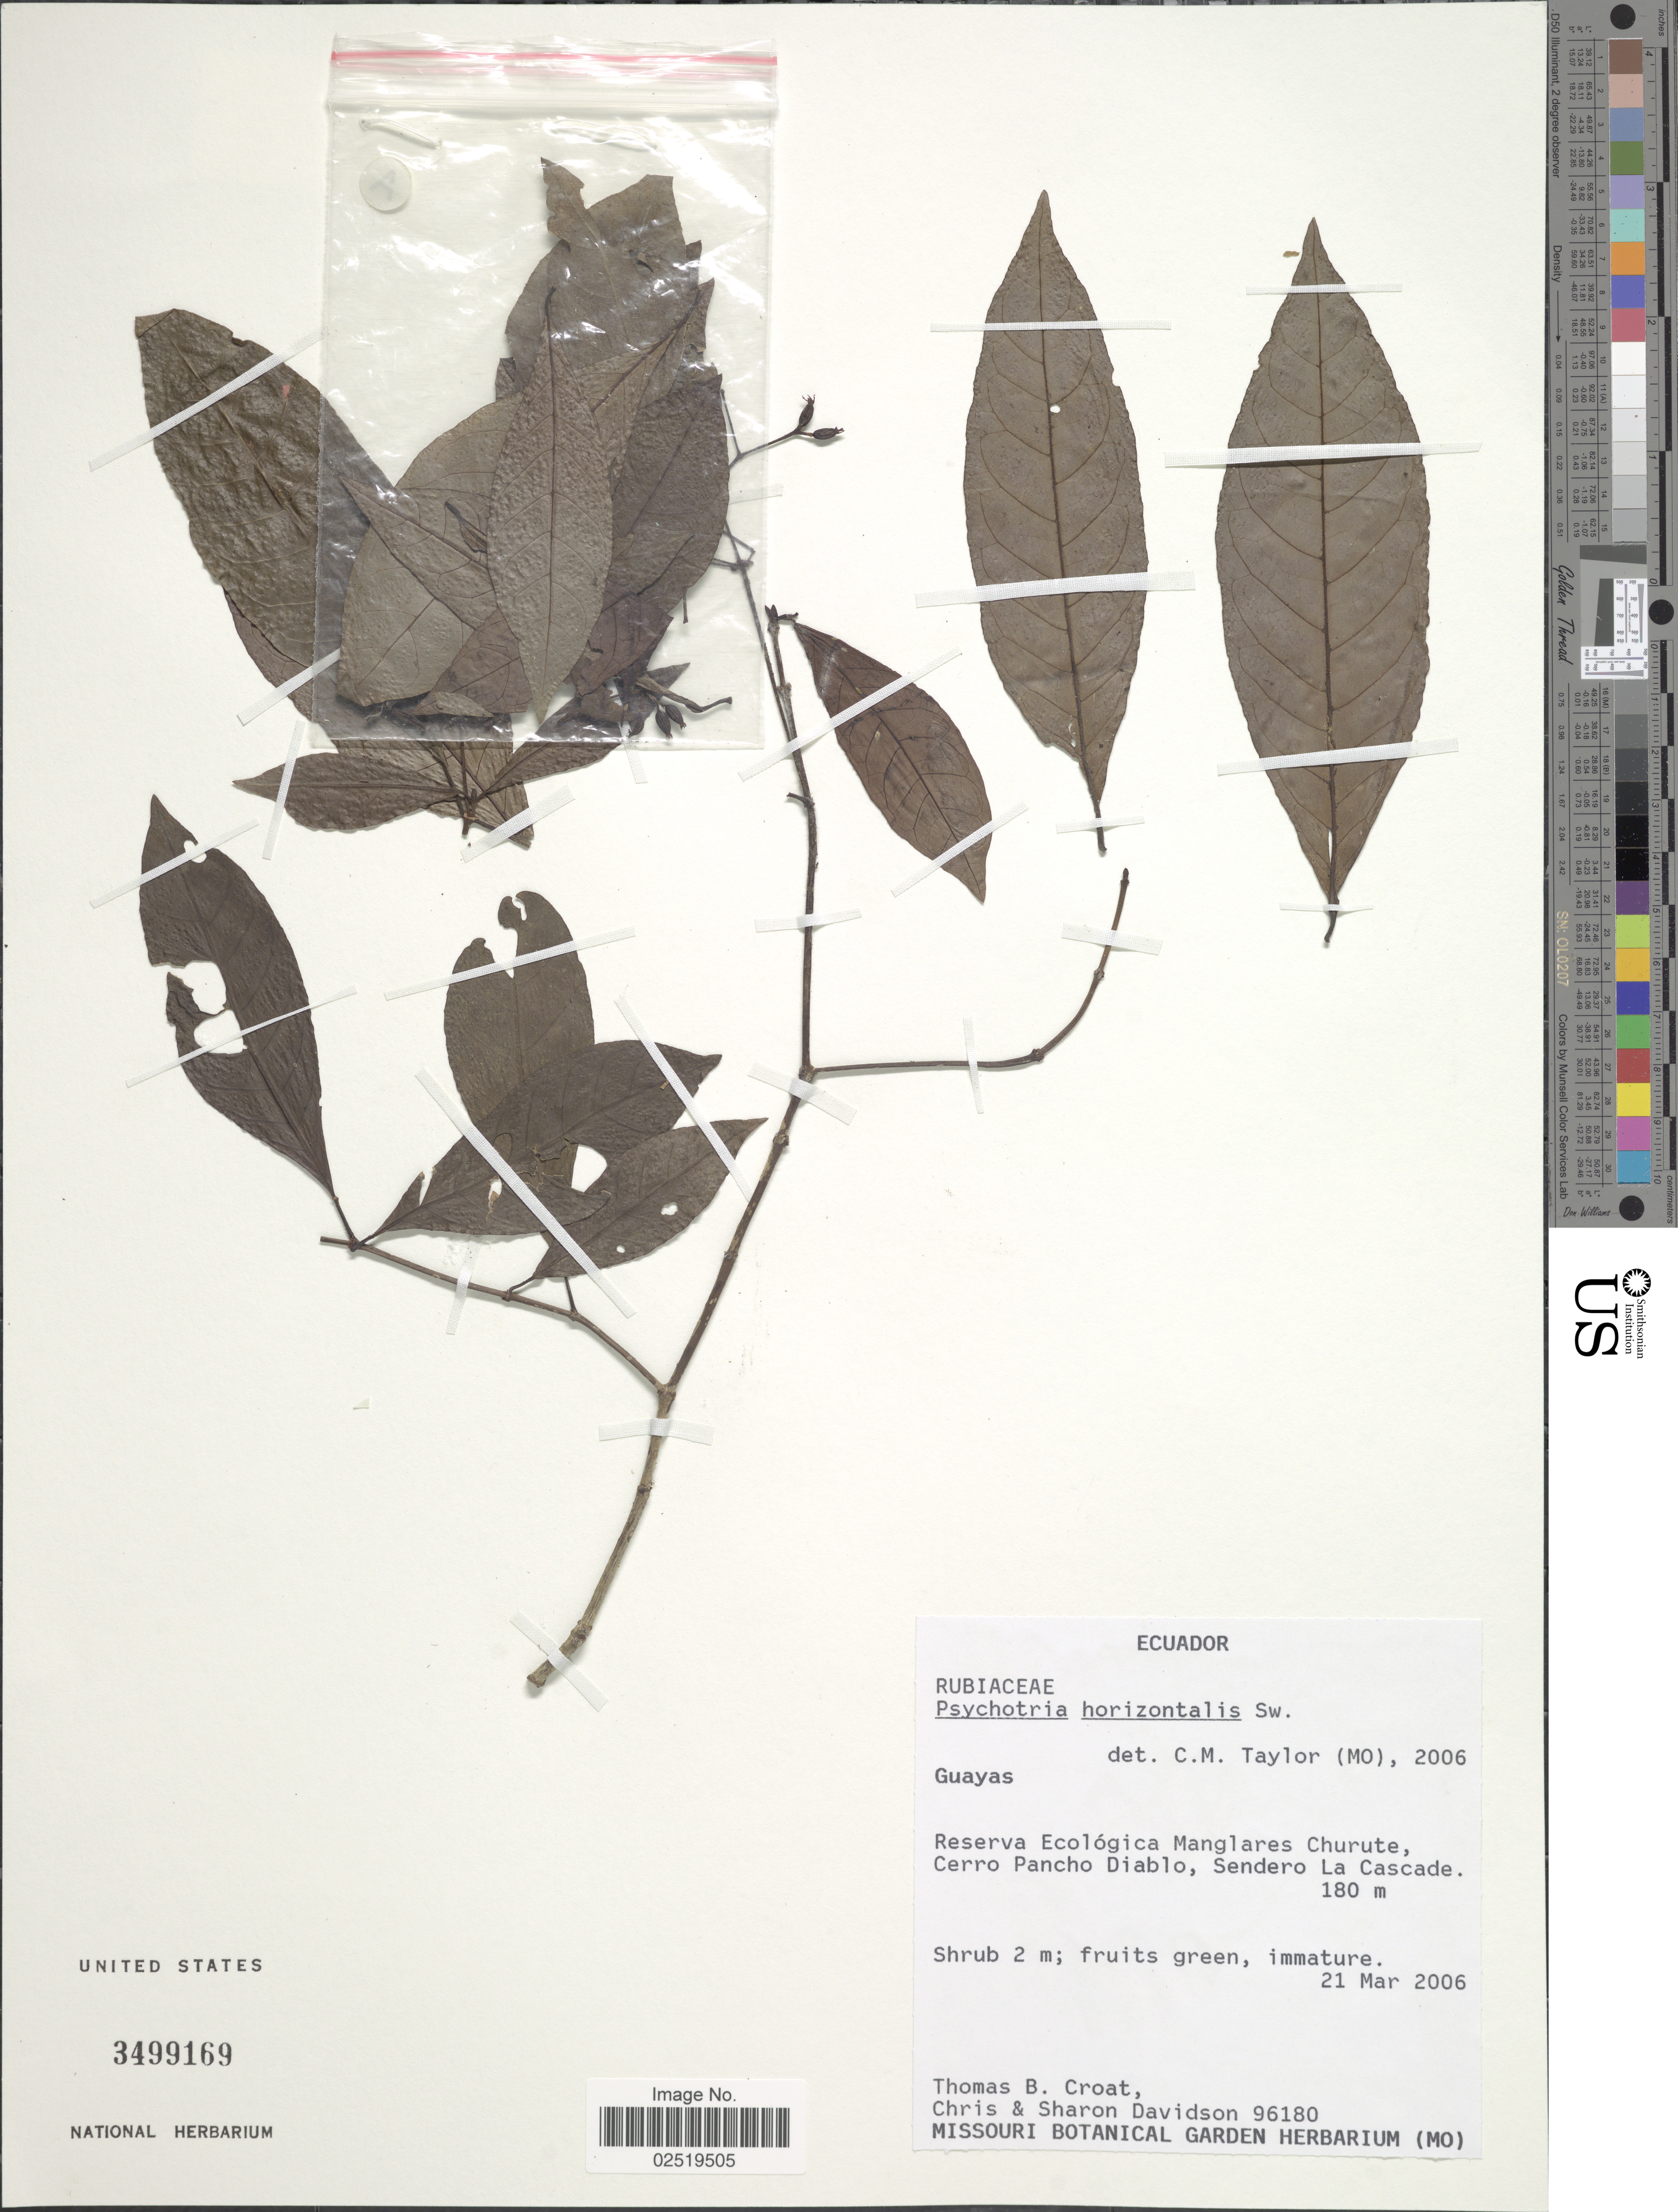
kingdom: Plantae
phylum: Tracheophyta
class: Magnoliopsida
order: Gentianales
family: Rubiaceae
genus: Psychotria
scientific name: Psychotria horizontalis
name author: Sw.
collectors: T. B. Croat, C. Davidson & S. Davidson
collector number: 96180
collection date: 2006-03-21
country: Ecuador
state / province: Guayas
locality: Reserva Ecologica Manglares Churute, Cerro Pancho Diablo, Sendero La Cascade.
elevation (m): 180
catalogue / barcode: US 3499169